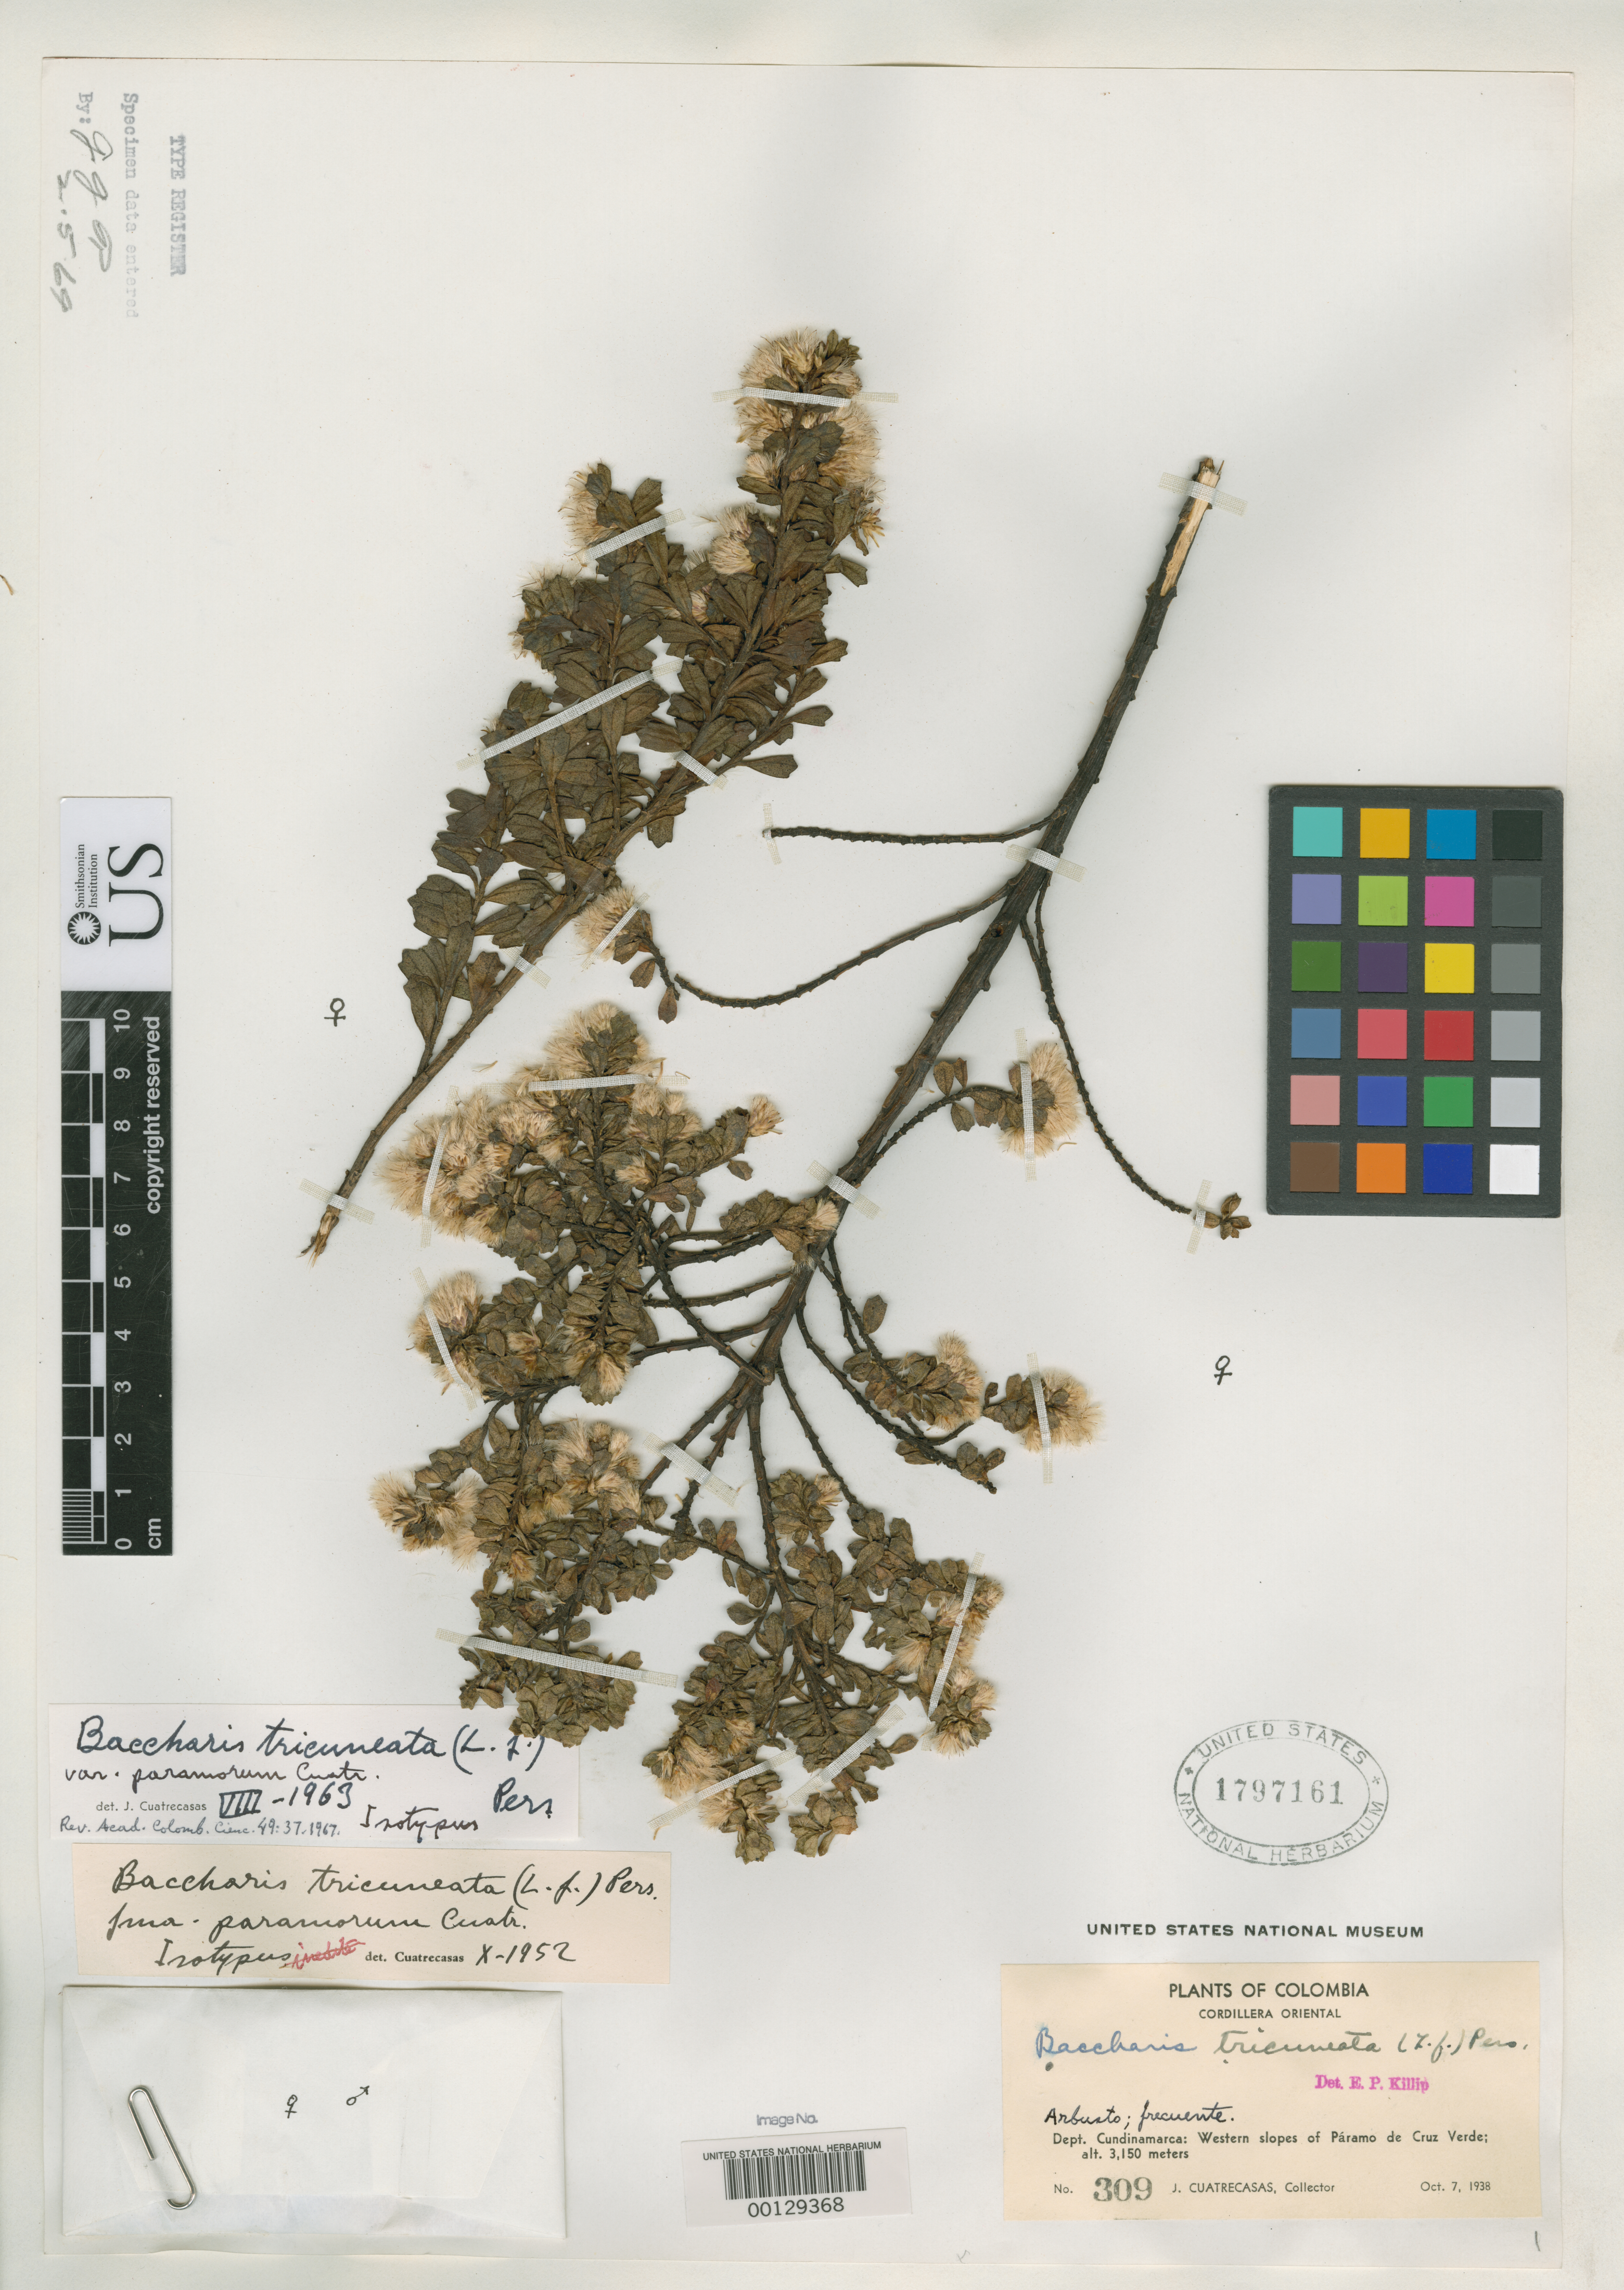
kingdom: Plantae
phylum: Tracheophyta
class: Magnoliopsida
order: Asterales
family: Asteraceae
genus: Baccharis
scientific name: Baccharis tricuneata var. paramorum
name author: Cuatrec.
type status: Isotype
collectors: J. Cuatrecasas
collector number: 309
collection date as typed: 07 Oct 1938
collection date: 1938-10-07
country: Colombia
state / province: Cundinamarca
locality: Páramo de Cruz Verde.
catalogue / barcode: US 1797161